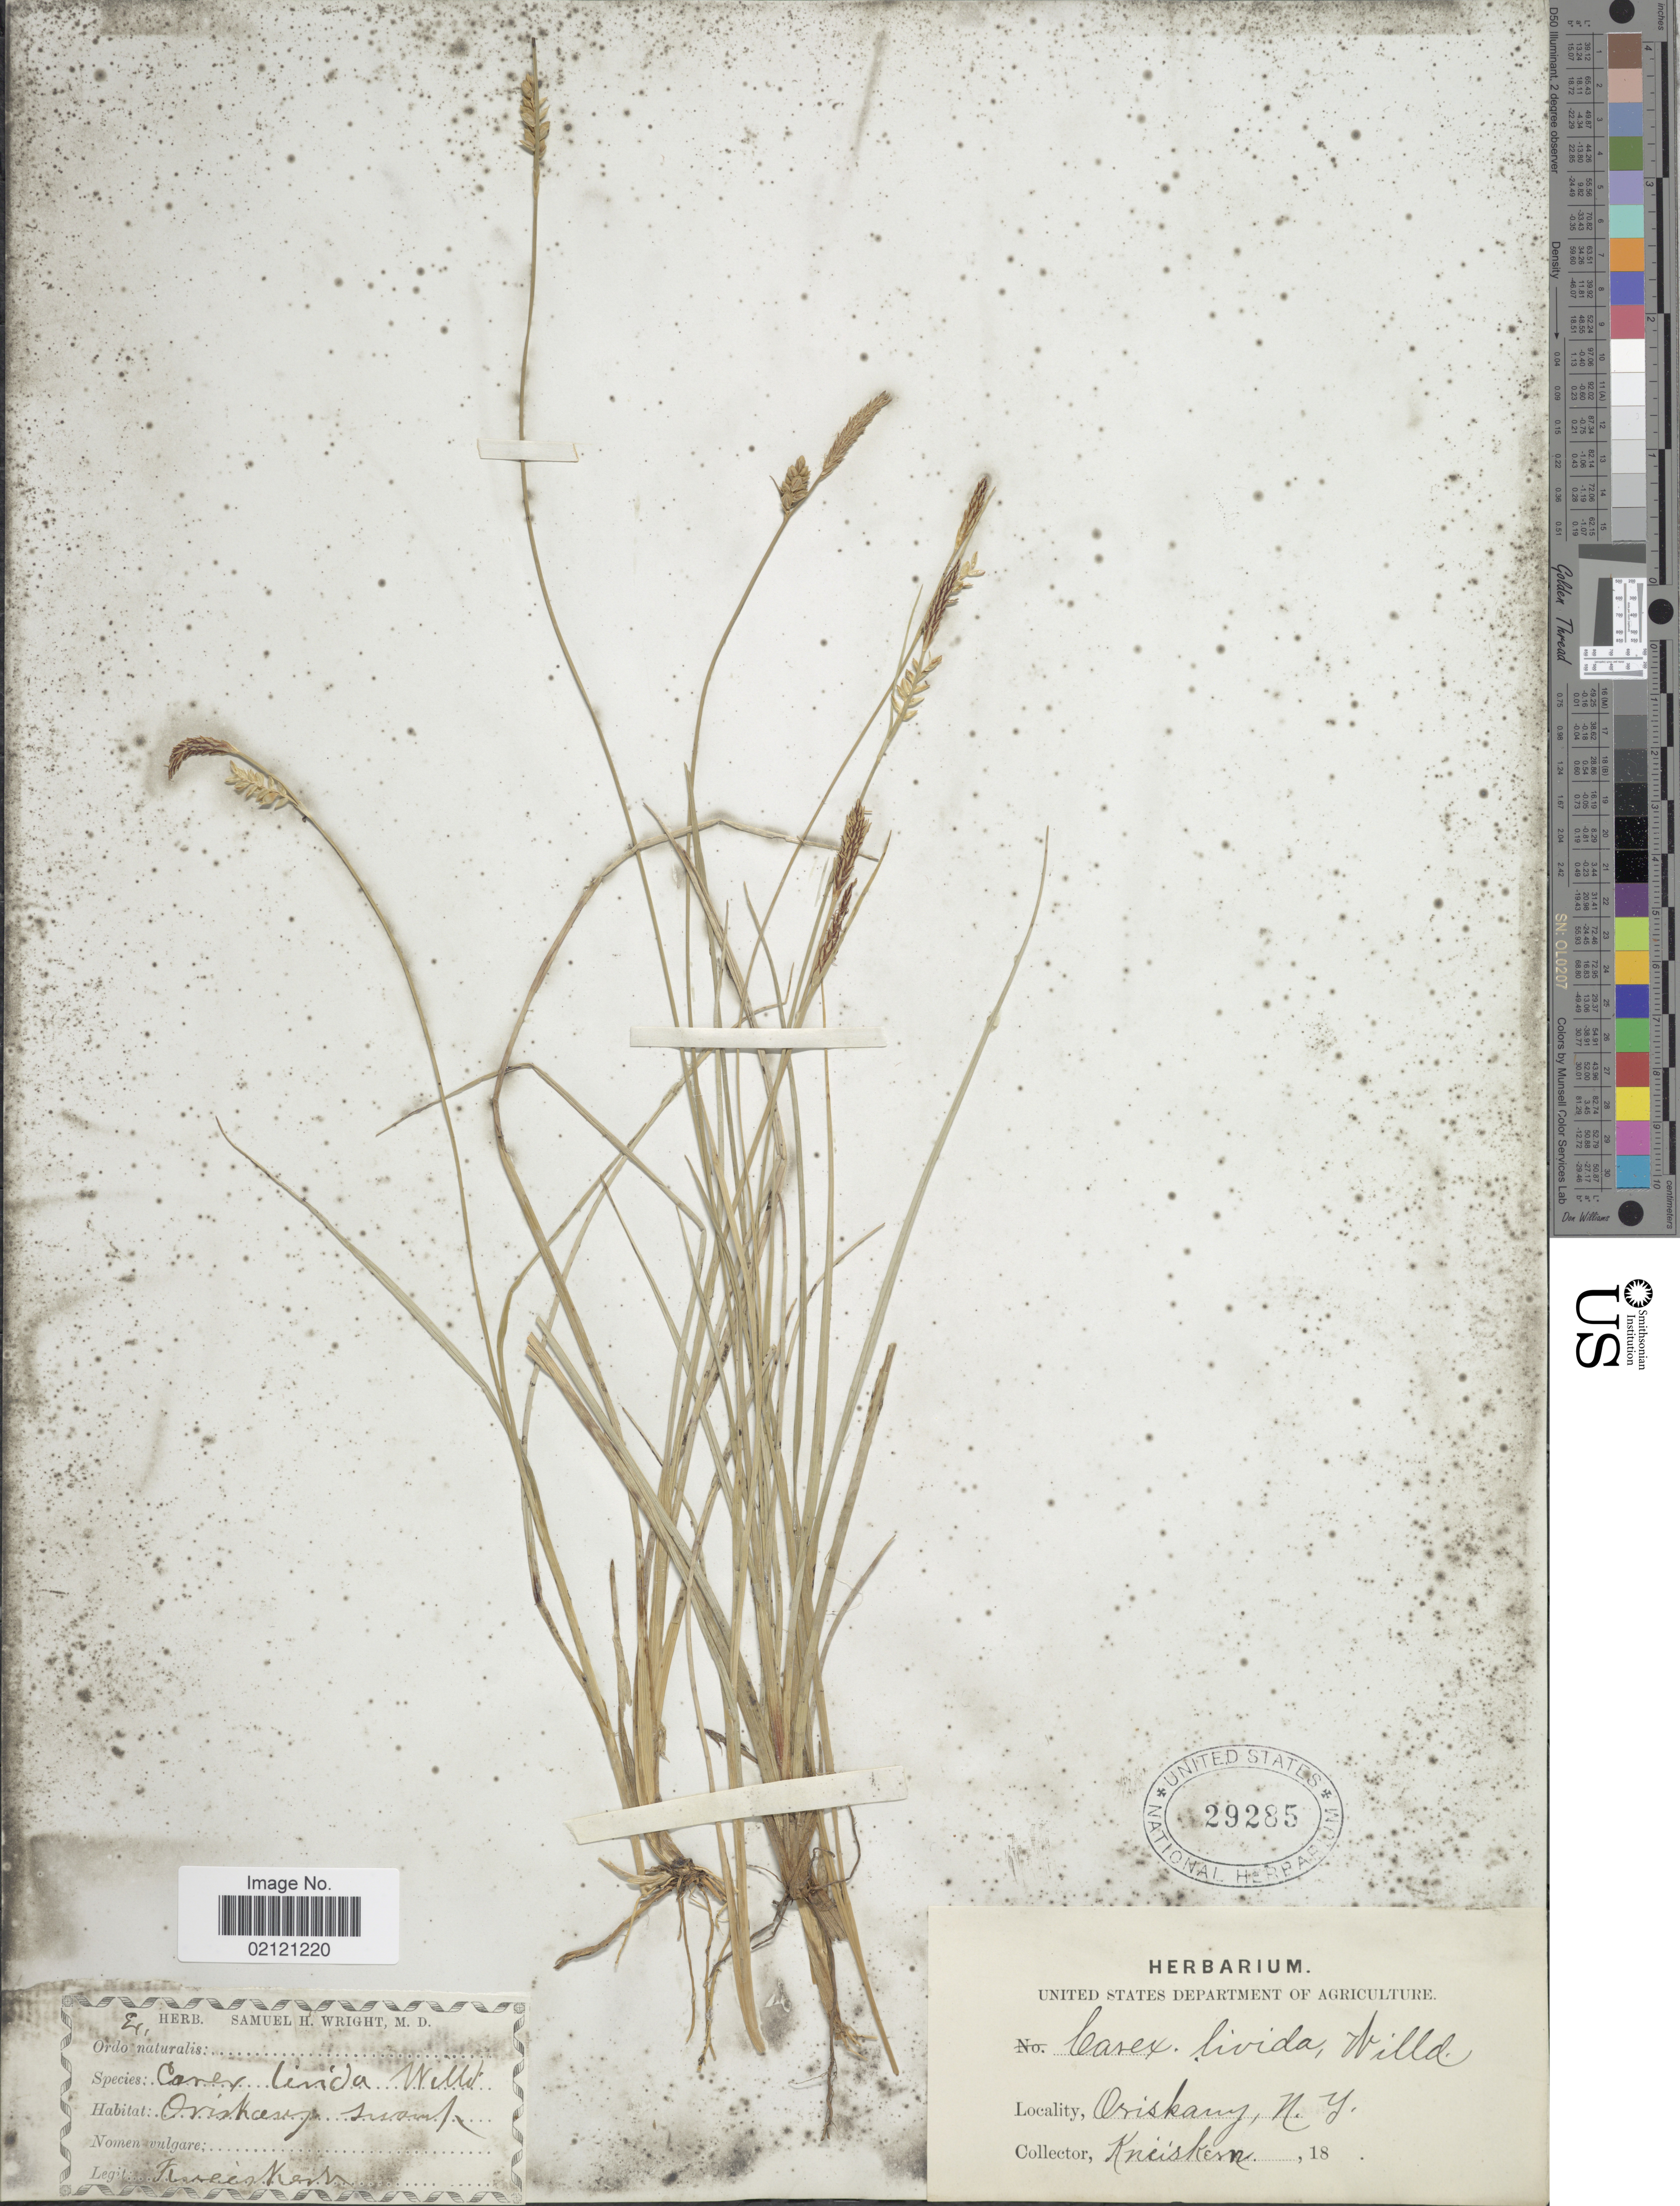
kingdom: Plantae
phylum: Tracheophyta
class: Liliopsida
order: Poales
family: Cyperaceae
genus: Carex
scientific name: Carex livida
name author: (Wahlenb.) Willd.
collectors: Knieskern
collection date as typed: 18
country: United States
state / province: New York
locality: Oriskany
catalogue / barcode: US 29285